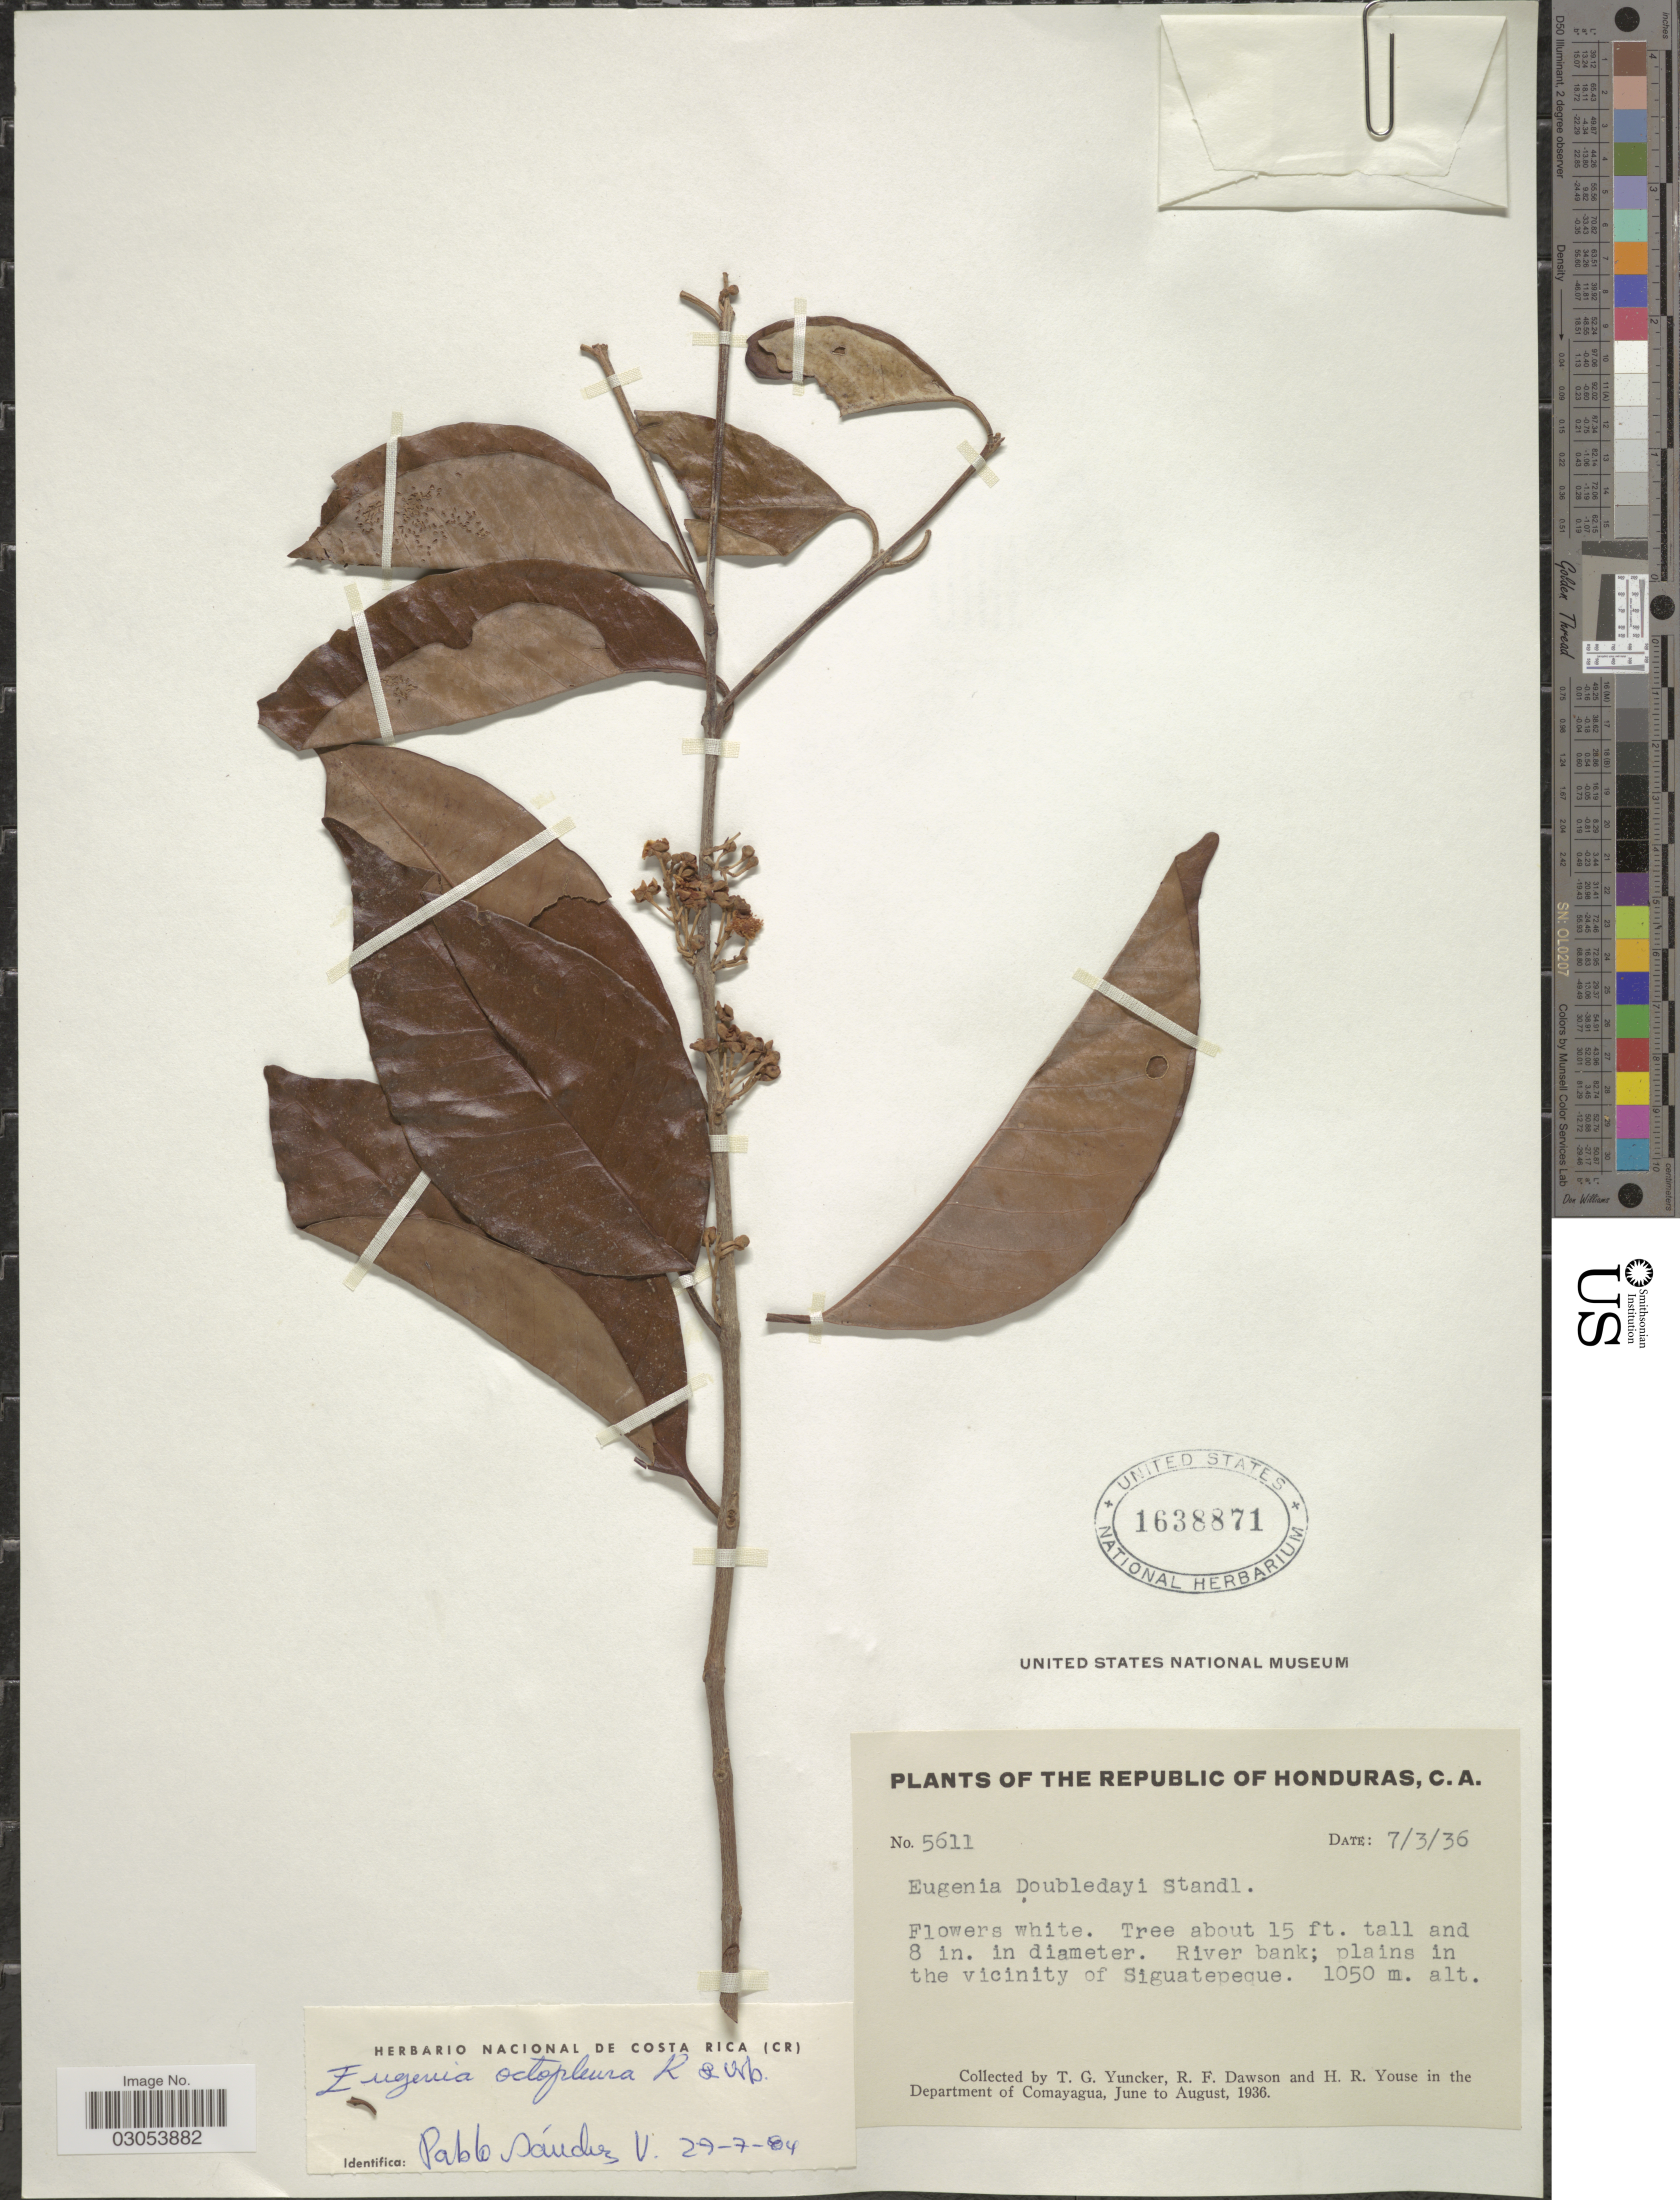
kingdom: Plantae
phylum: Tracheophyta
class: Magnoliopsida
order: Myrtales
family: Myrtaceae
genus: Eugenia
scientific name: Eugenia octopleura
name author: Krug & Urb.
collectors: T. G. Yuncker, R. F. Dawson & H. Youse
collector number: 5611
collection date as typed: Transcribed d/m/y: 7/3/36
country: Honduras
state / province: Comayagua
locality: River bank, plains near Siguatepeque. Department of Comayagua.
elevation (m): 1050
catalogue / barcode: US 1638871